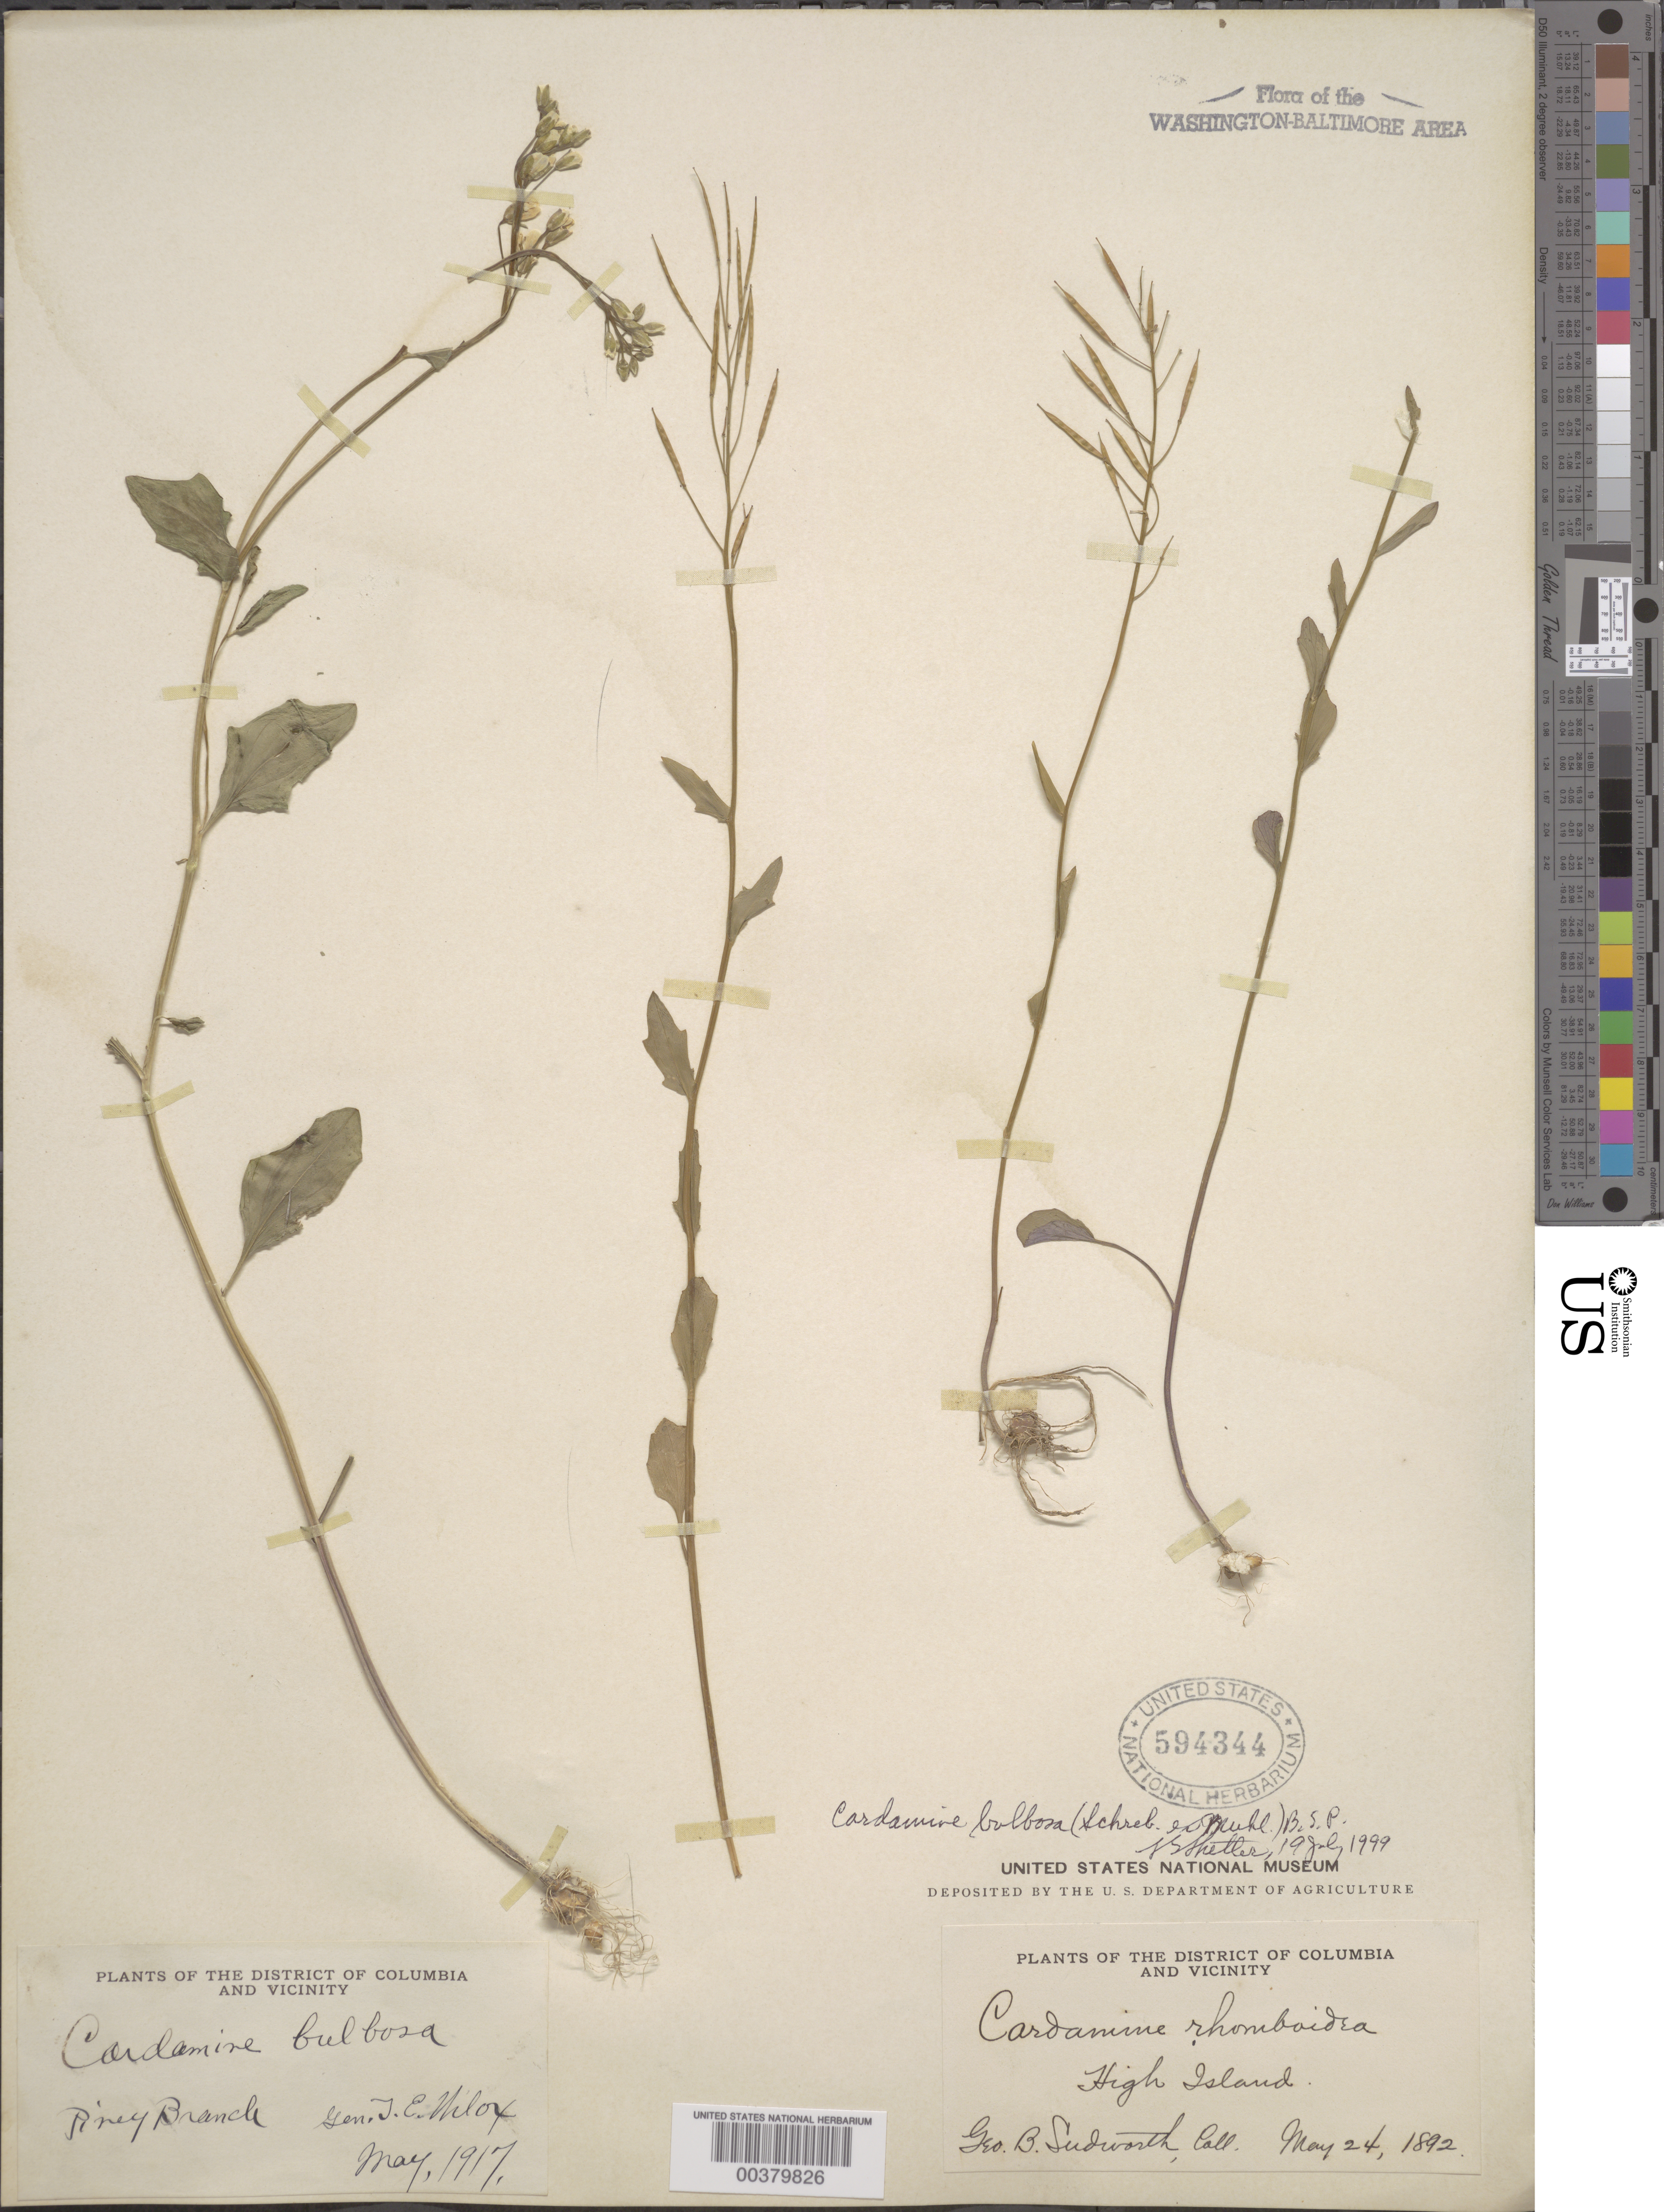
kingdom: Plantae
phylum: Tracheophyta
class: Magnoliopsida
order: Brassicales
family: Brassicaceae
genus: Cardamine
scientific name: Cardamine bulbosa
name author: (Schreb. ex Muhl.) Britton et al.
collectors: G. B. Sudworth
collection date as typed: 24 May 1892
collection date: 1892-05-24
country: United States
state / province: Maryland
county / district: Montgomery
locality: High Island Rock Creek Park & vicinity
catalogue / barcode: US 594344